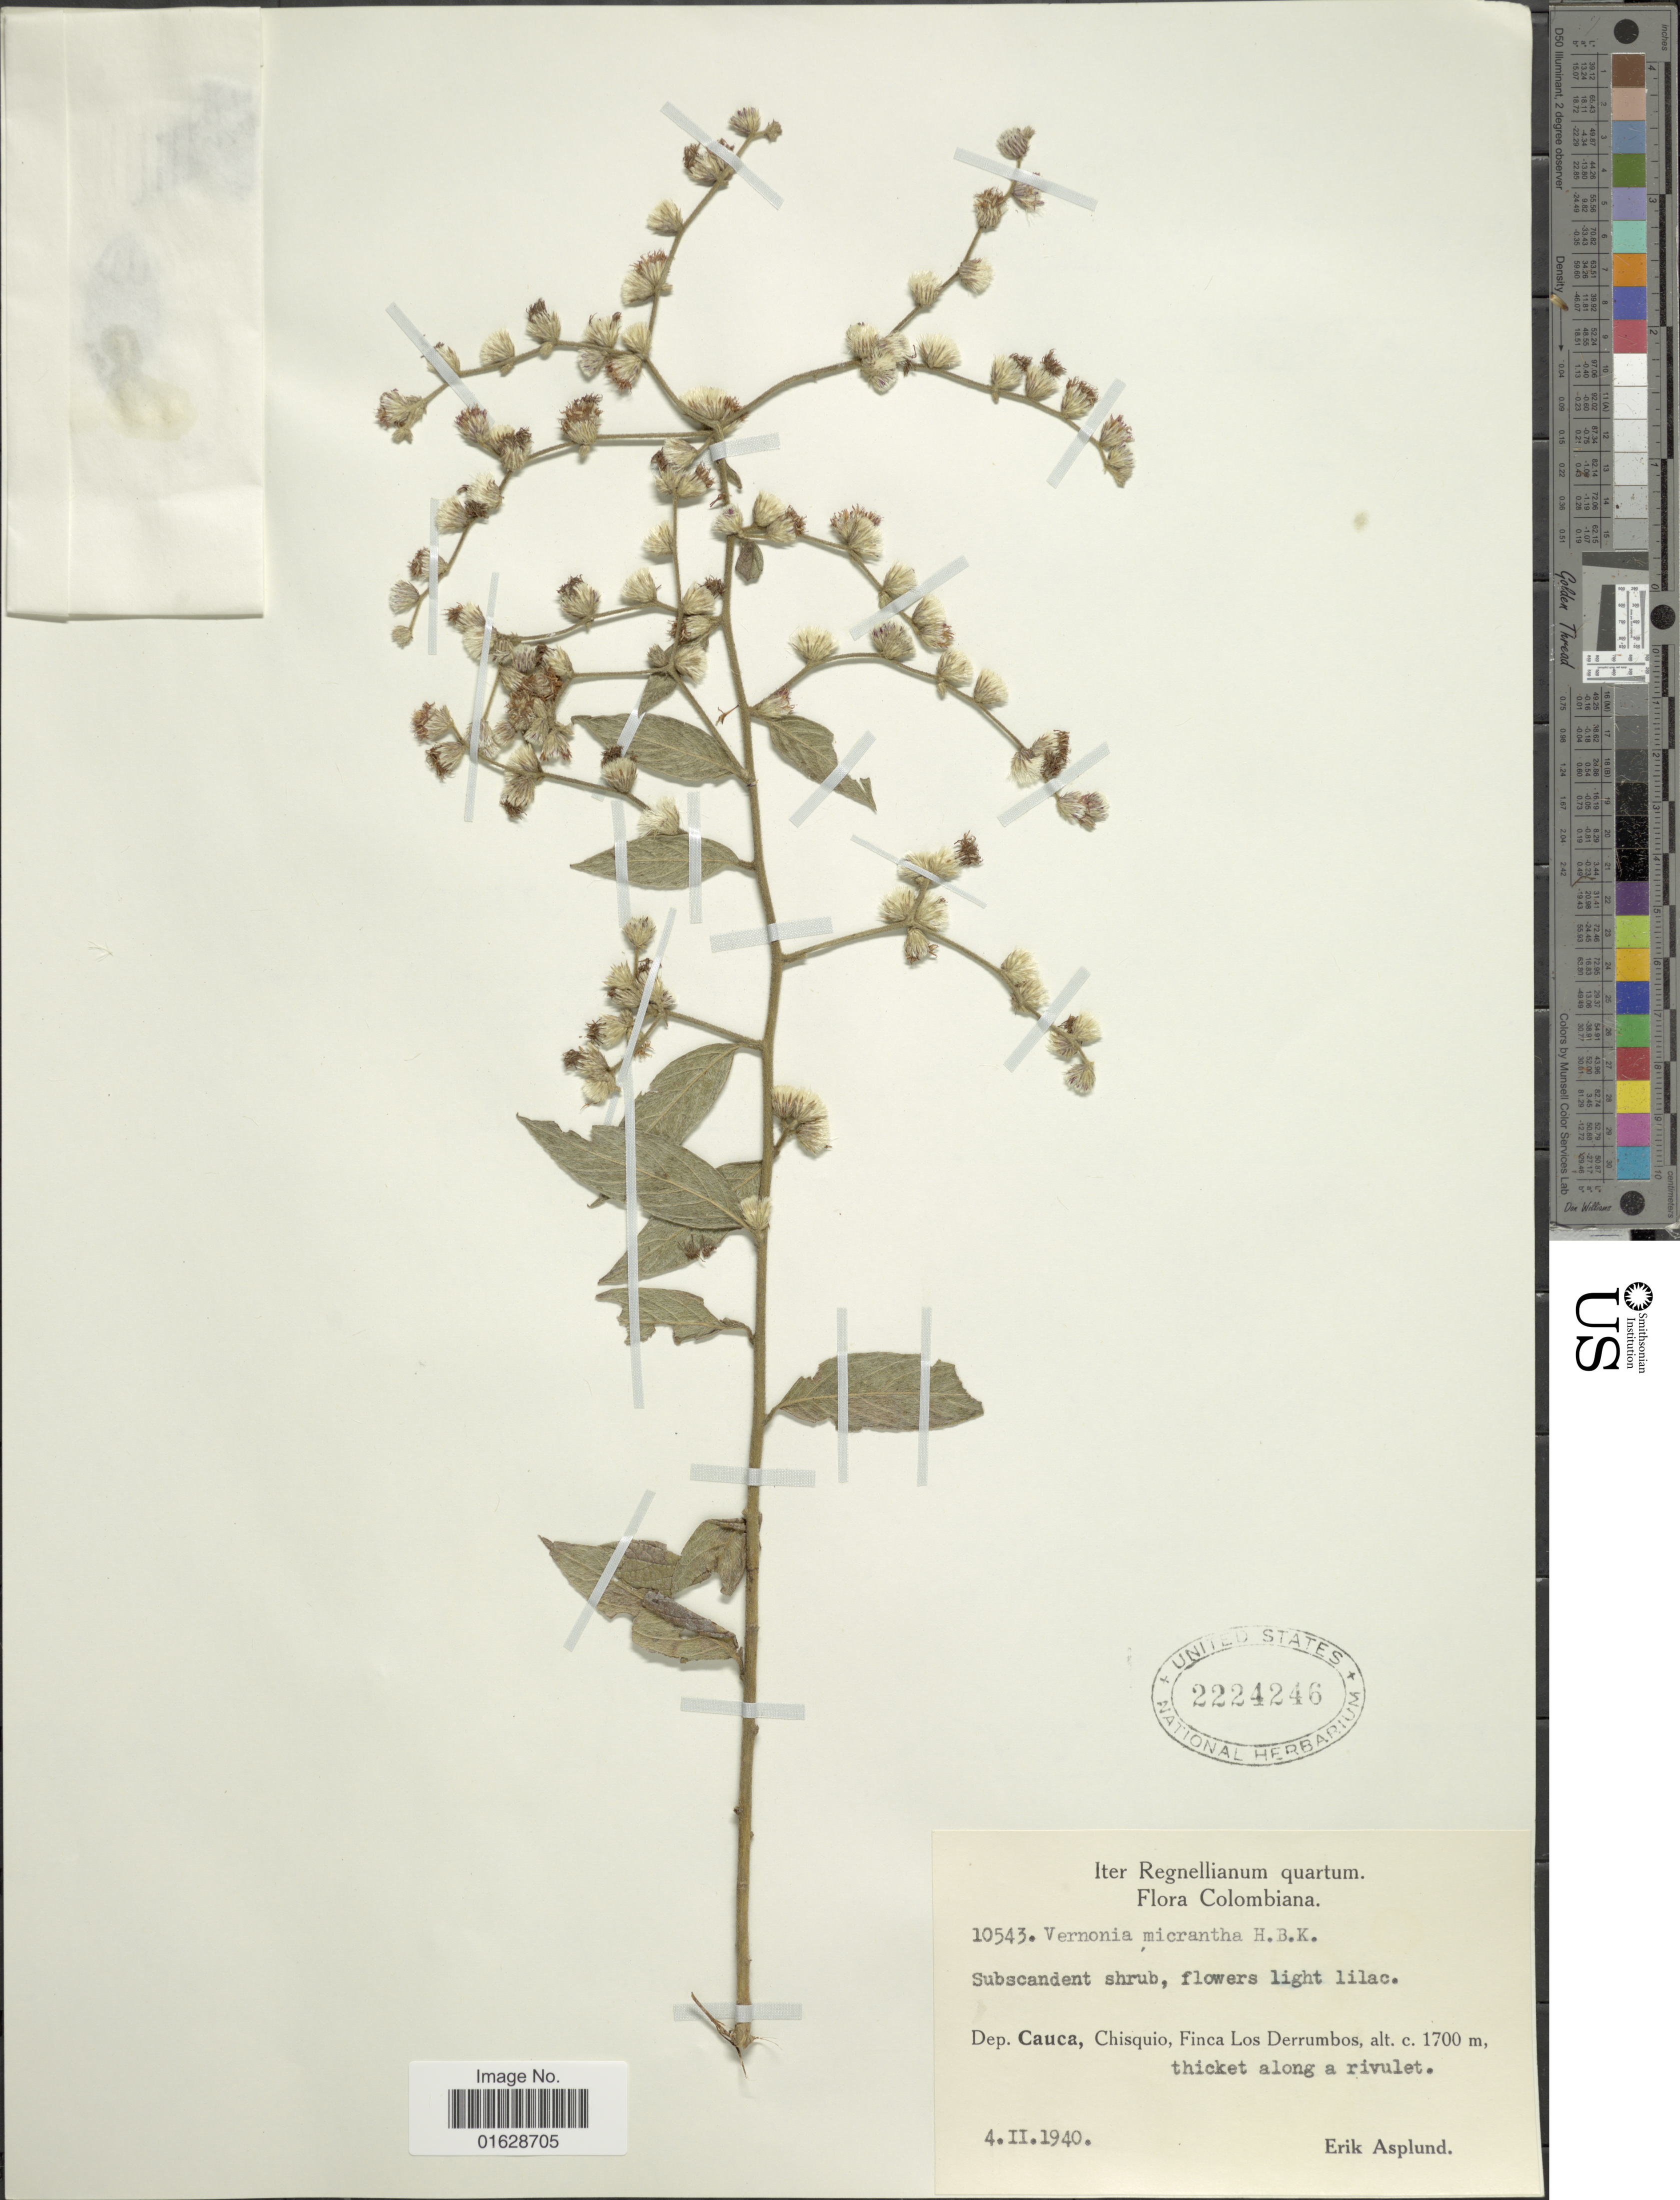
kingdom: Plantae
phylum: Tracheophyta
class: Magnoliopsida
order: Asterales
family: Asteraceae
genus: Lepidaploa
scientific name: Lepidaploa canescens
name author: (Kunth) H. Rob.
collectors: E. Asplund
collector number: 10543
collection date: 1940-02-04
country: Colombia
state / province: Cauca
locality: Colombiana. Dep. Cauca, Chisquio, Finca Los Derrumbos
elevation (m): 1700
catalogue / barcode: US 2224246